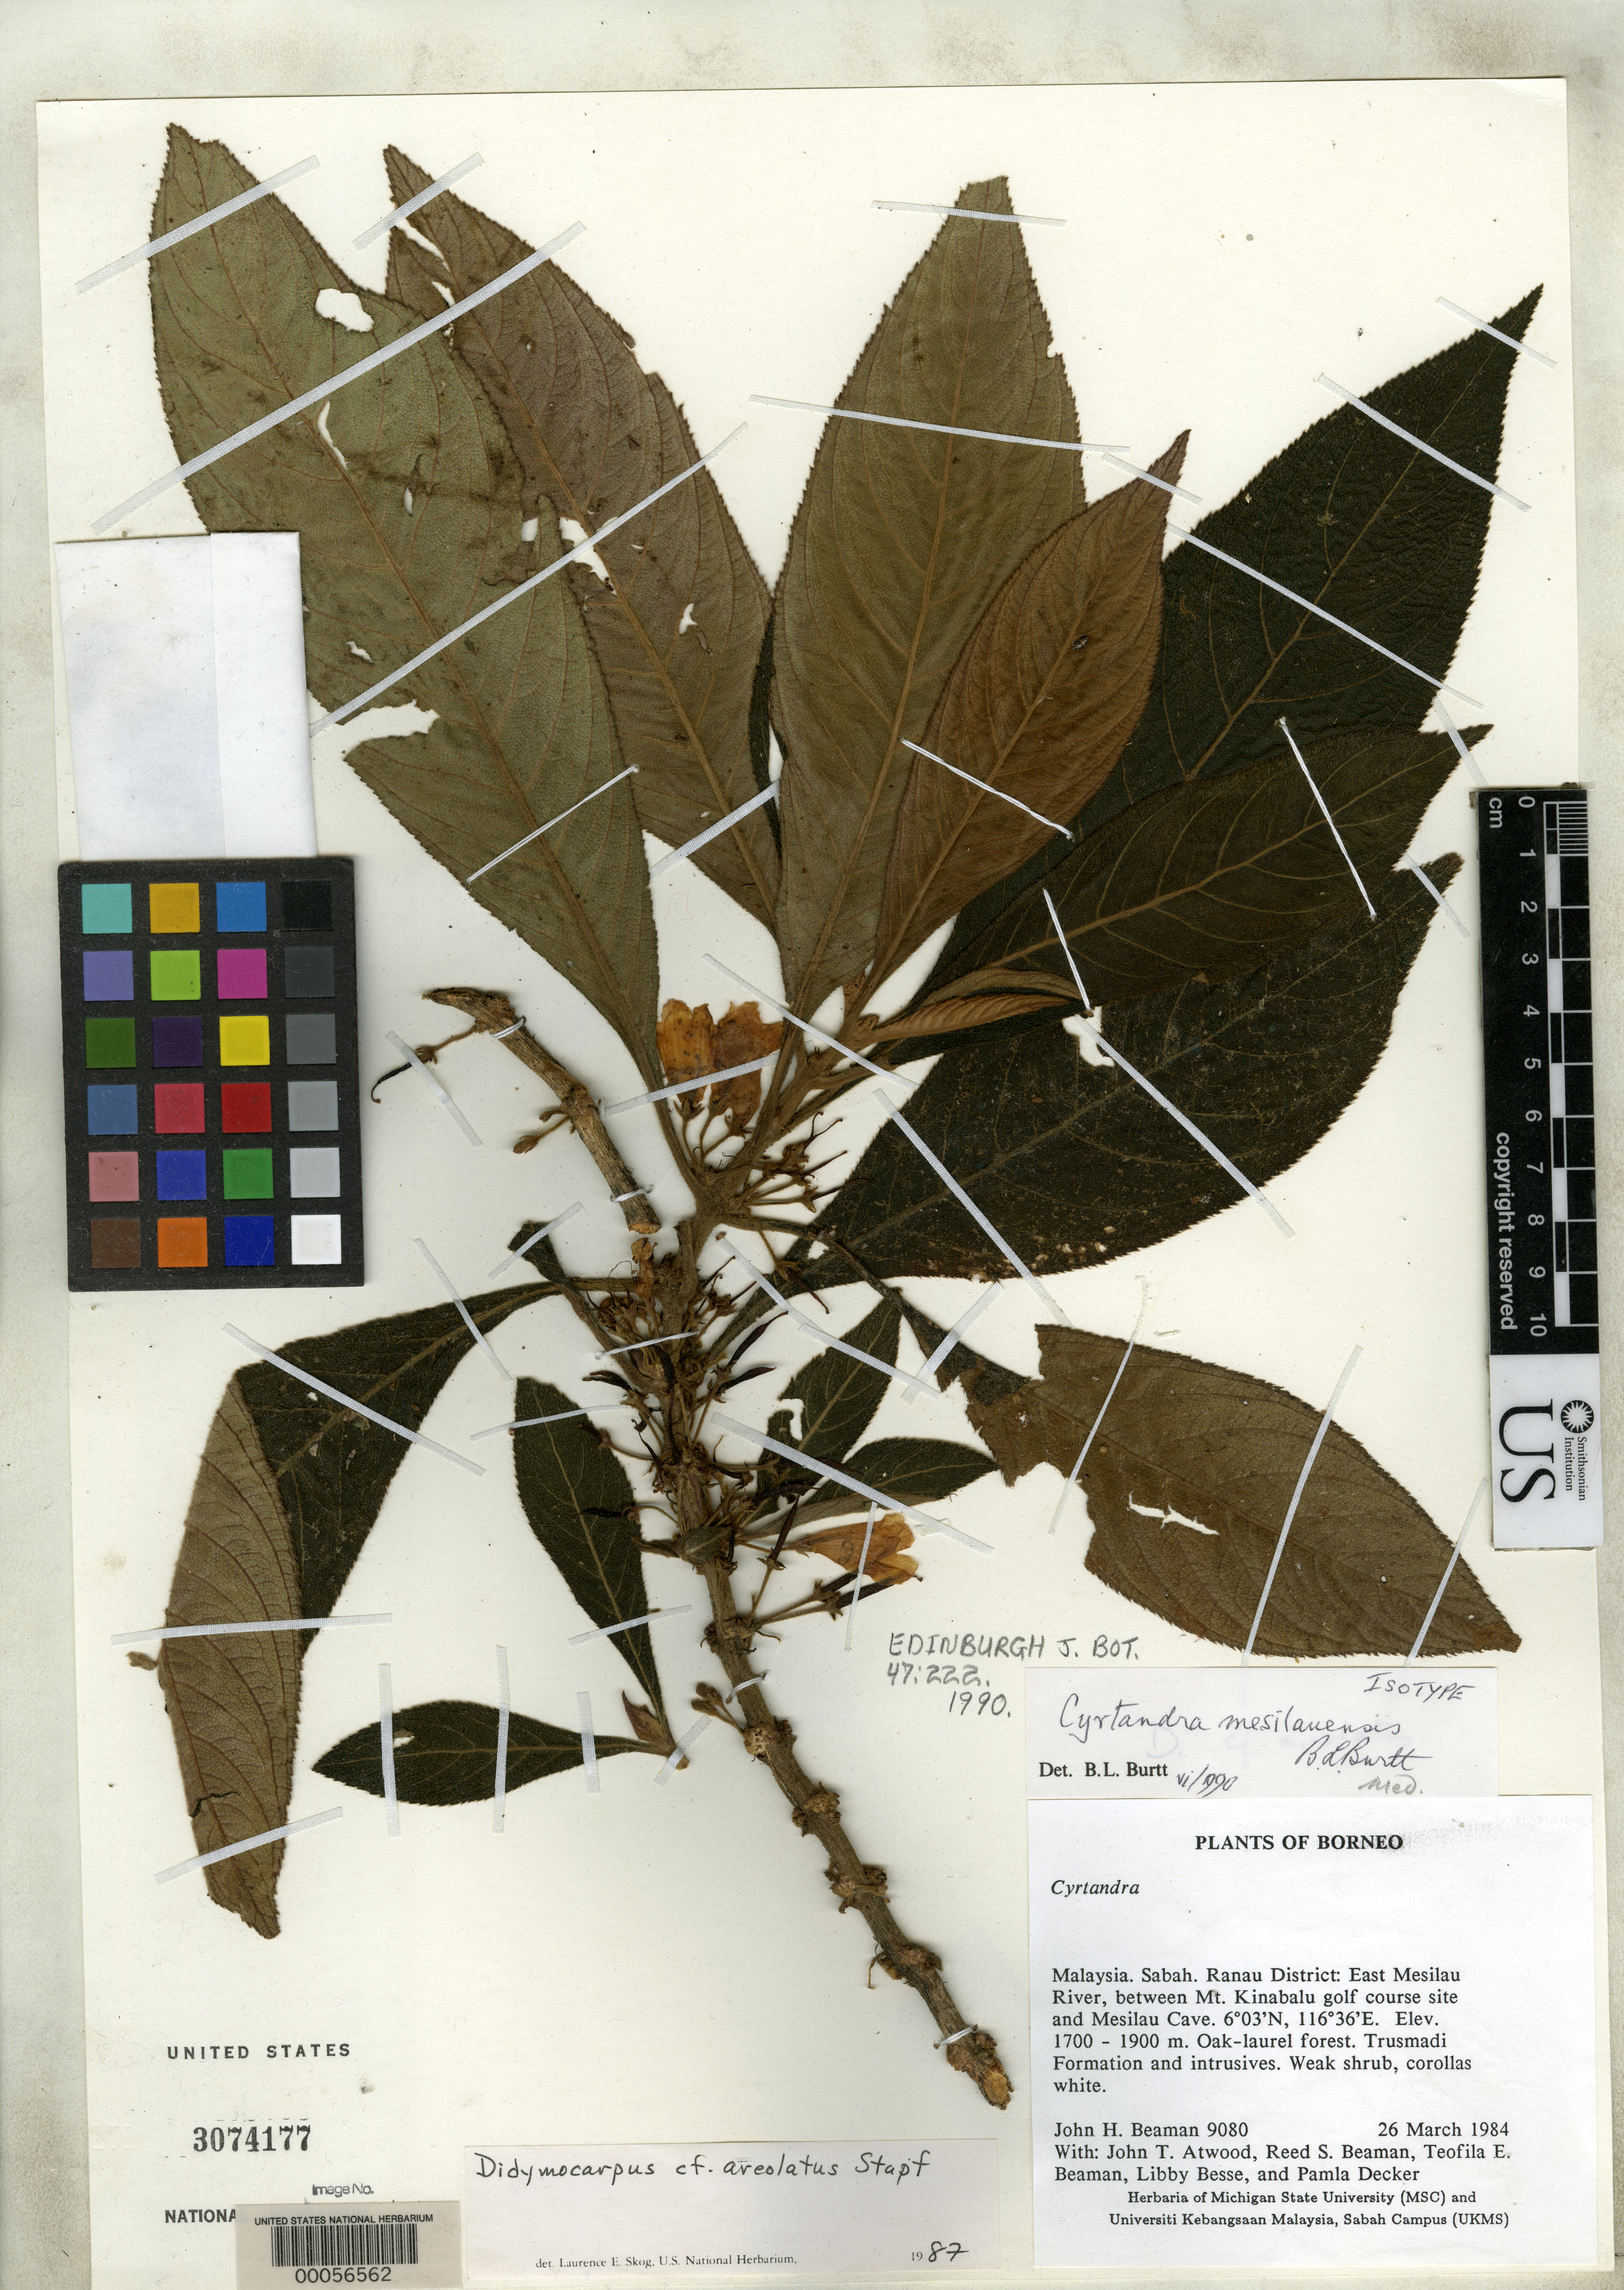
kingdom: Plantae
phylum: Tracheophyta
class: Magnoliopsida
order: Lamiales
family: Gesneriaceae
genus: Cyrtandra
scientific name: Cyrtandra mesilauensis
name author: B.L. Burtt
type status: Isotype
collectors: J. H. Beaman, J. T. Atwood, R. S. Beaman, T. E. Beaman, Libby Besse & P. Decker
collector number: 9080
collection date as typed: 26 Mar 1984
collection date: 1984-03-26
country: Malaysia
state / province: Sabah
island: Borneo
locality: Ranau Dist, E Mesilau River, between Mt Kinabalu golf course site and Mesilau Cave.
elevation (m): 1700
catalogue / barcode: US 3074177